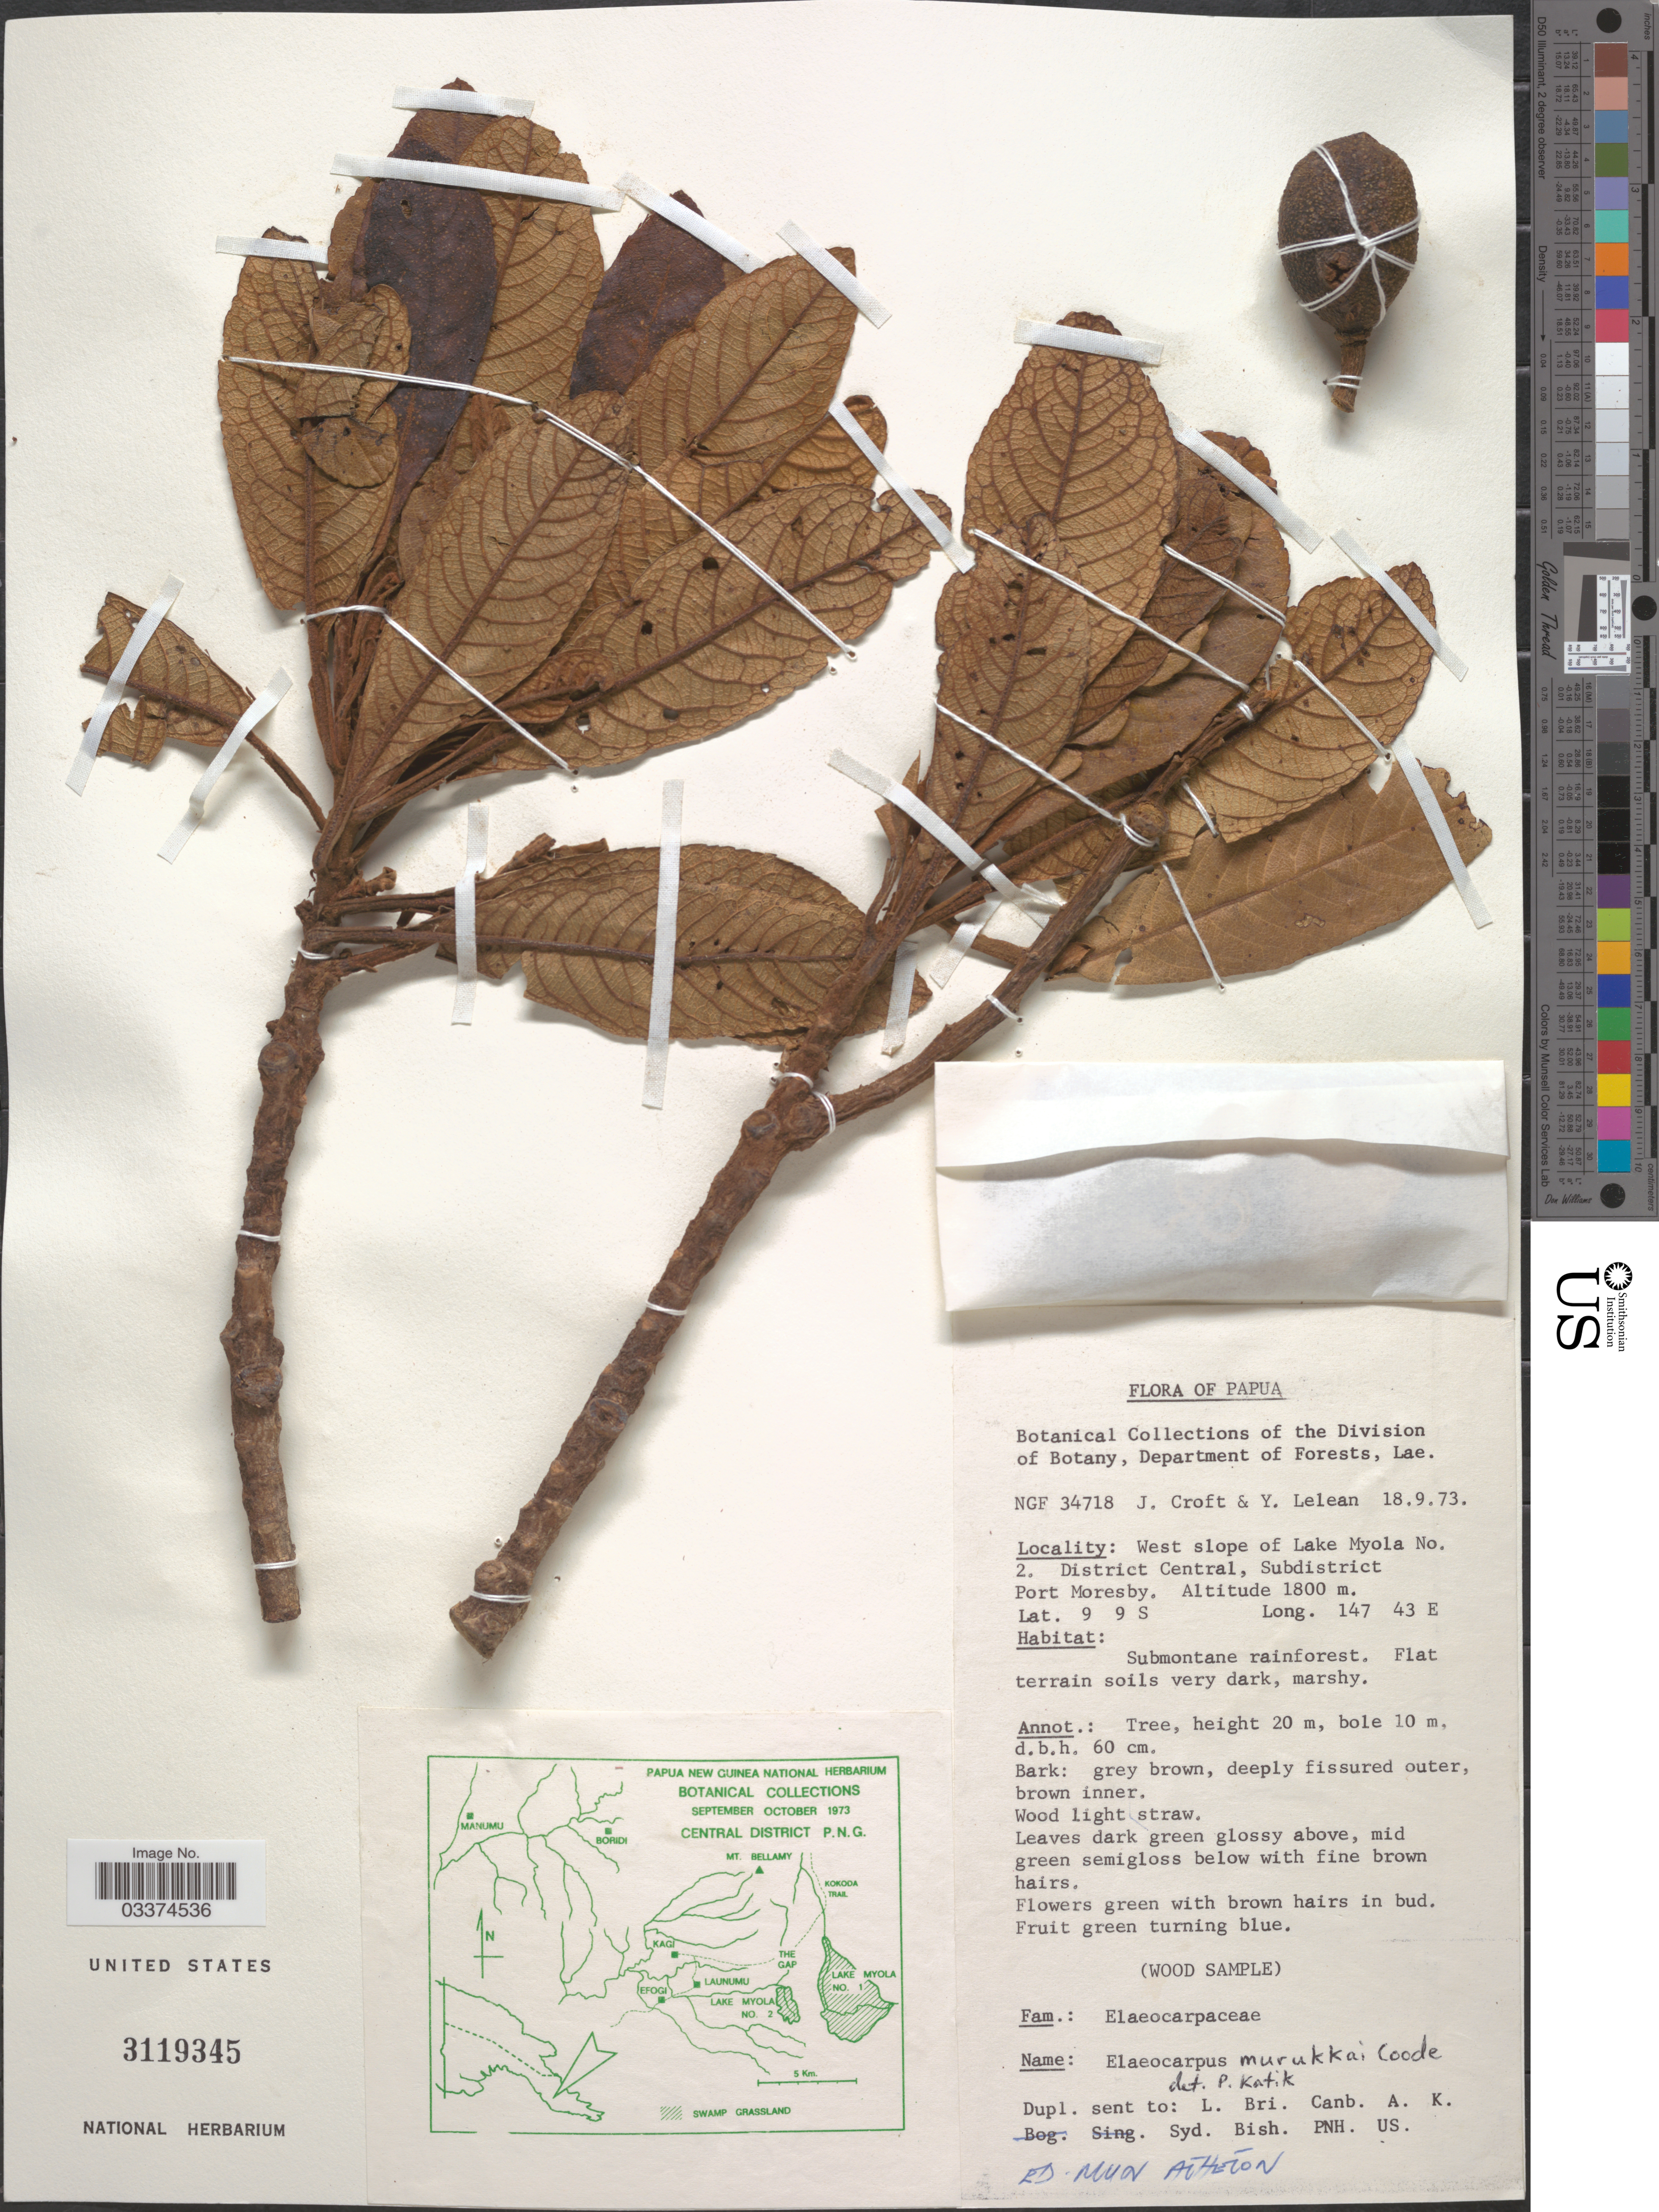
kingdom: Plantae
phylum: Tracheophyta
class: Magnoliopsida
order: Oxalidales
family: Elaeocarpaceae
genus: Elaeocarpus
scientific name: Elaeocarpus murukkai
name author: Coode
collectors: J. Croft & Y. Lelean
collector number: NGF34718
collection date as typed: Transcribed d/m/y: 18/9/73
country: Papua New Guinea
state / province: Central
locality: Papua, West slope of Lake Myola No. 2 District Central, Subdistrict Port Moresby.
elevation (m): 1800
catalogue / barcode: US 3119345